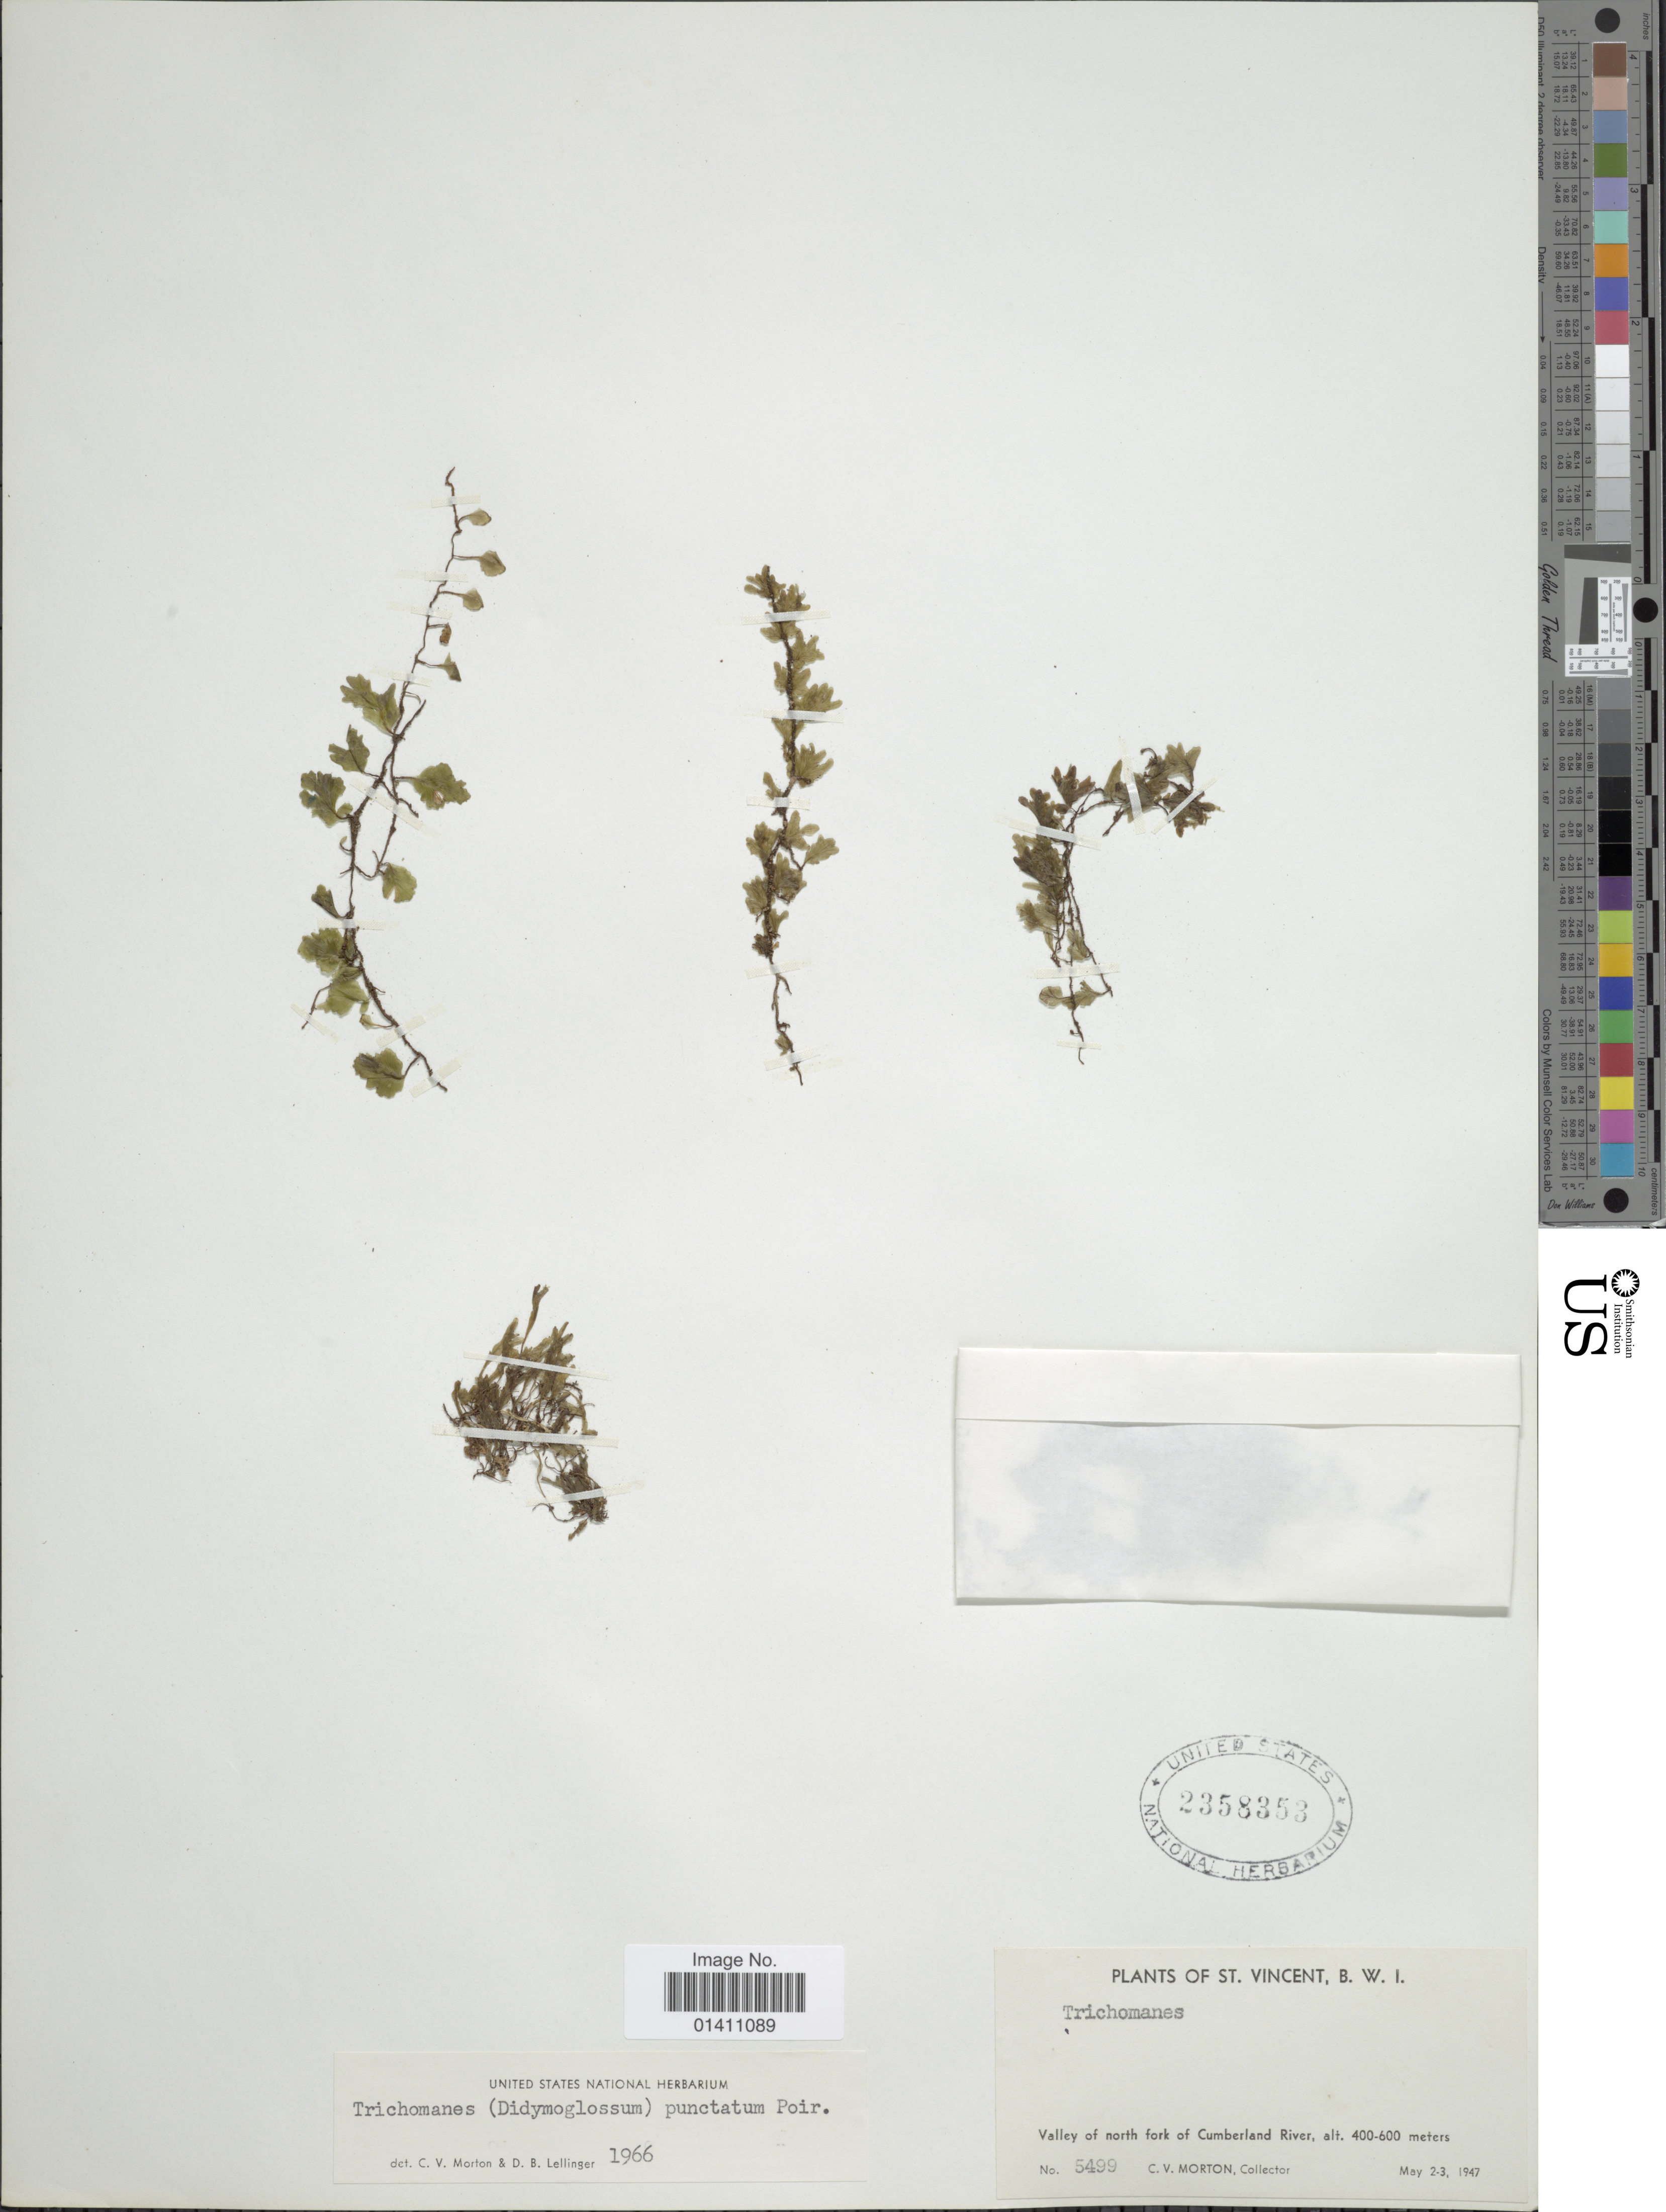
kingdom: Plantae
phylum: Tracheophyta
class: Polypodiopsida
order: Hymenophyllales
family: Hymenophyllaceae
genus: Didymoglossum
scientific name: Didymoglossum punctatum subsp. punctatum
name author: (Poir.) Desv.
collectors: C. V. Morton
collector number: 5499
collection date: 1947-05-02/1947-05-03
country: St. Vincent - Grenadines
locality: St. Vincent, B. W. I. Valley of north fork of Cumberland River.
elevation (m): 400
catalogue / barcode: US 2358358